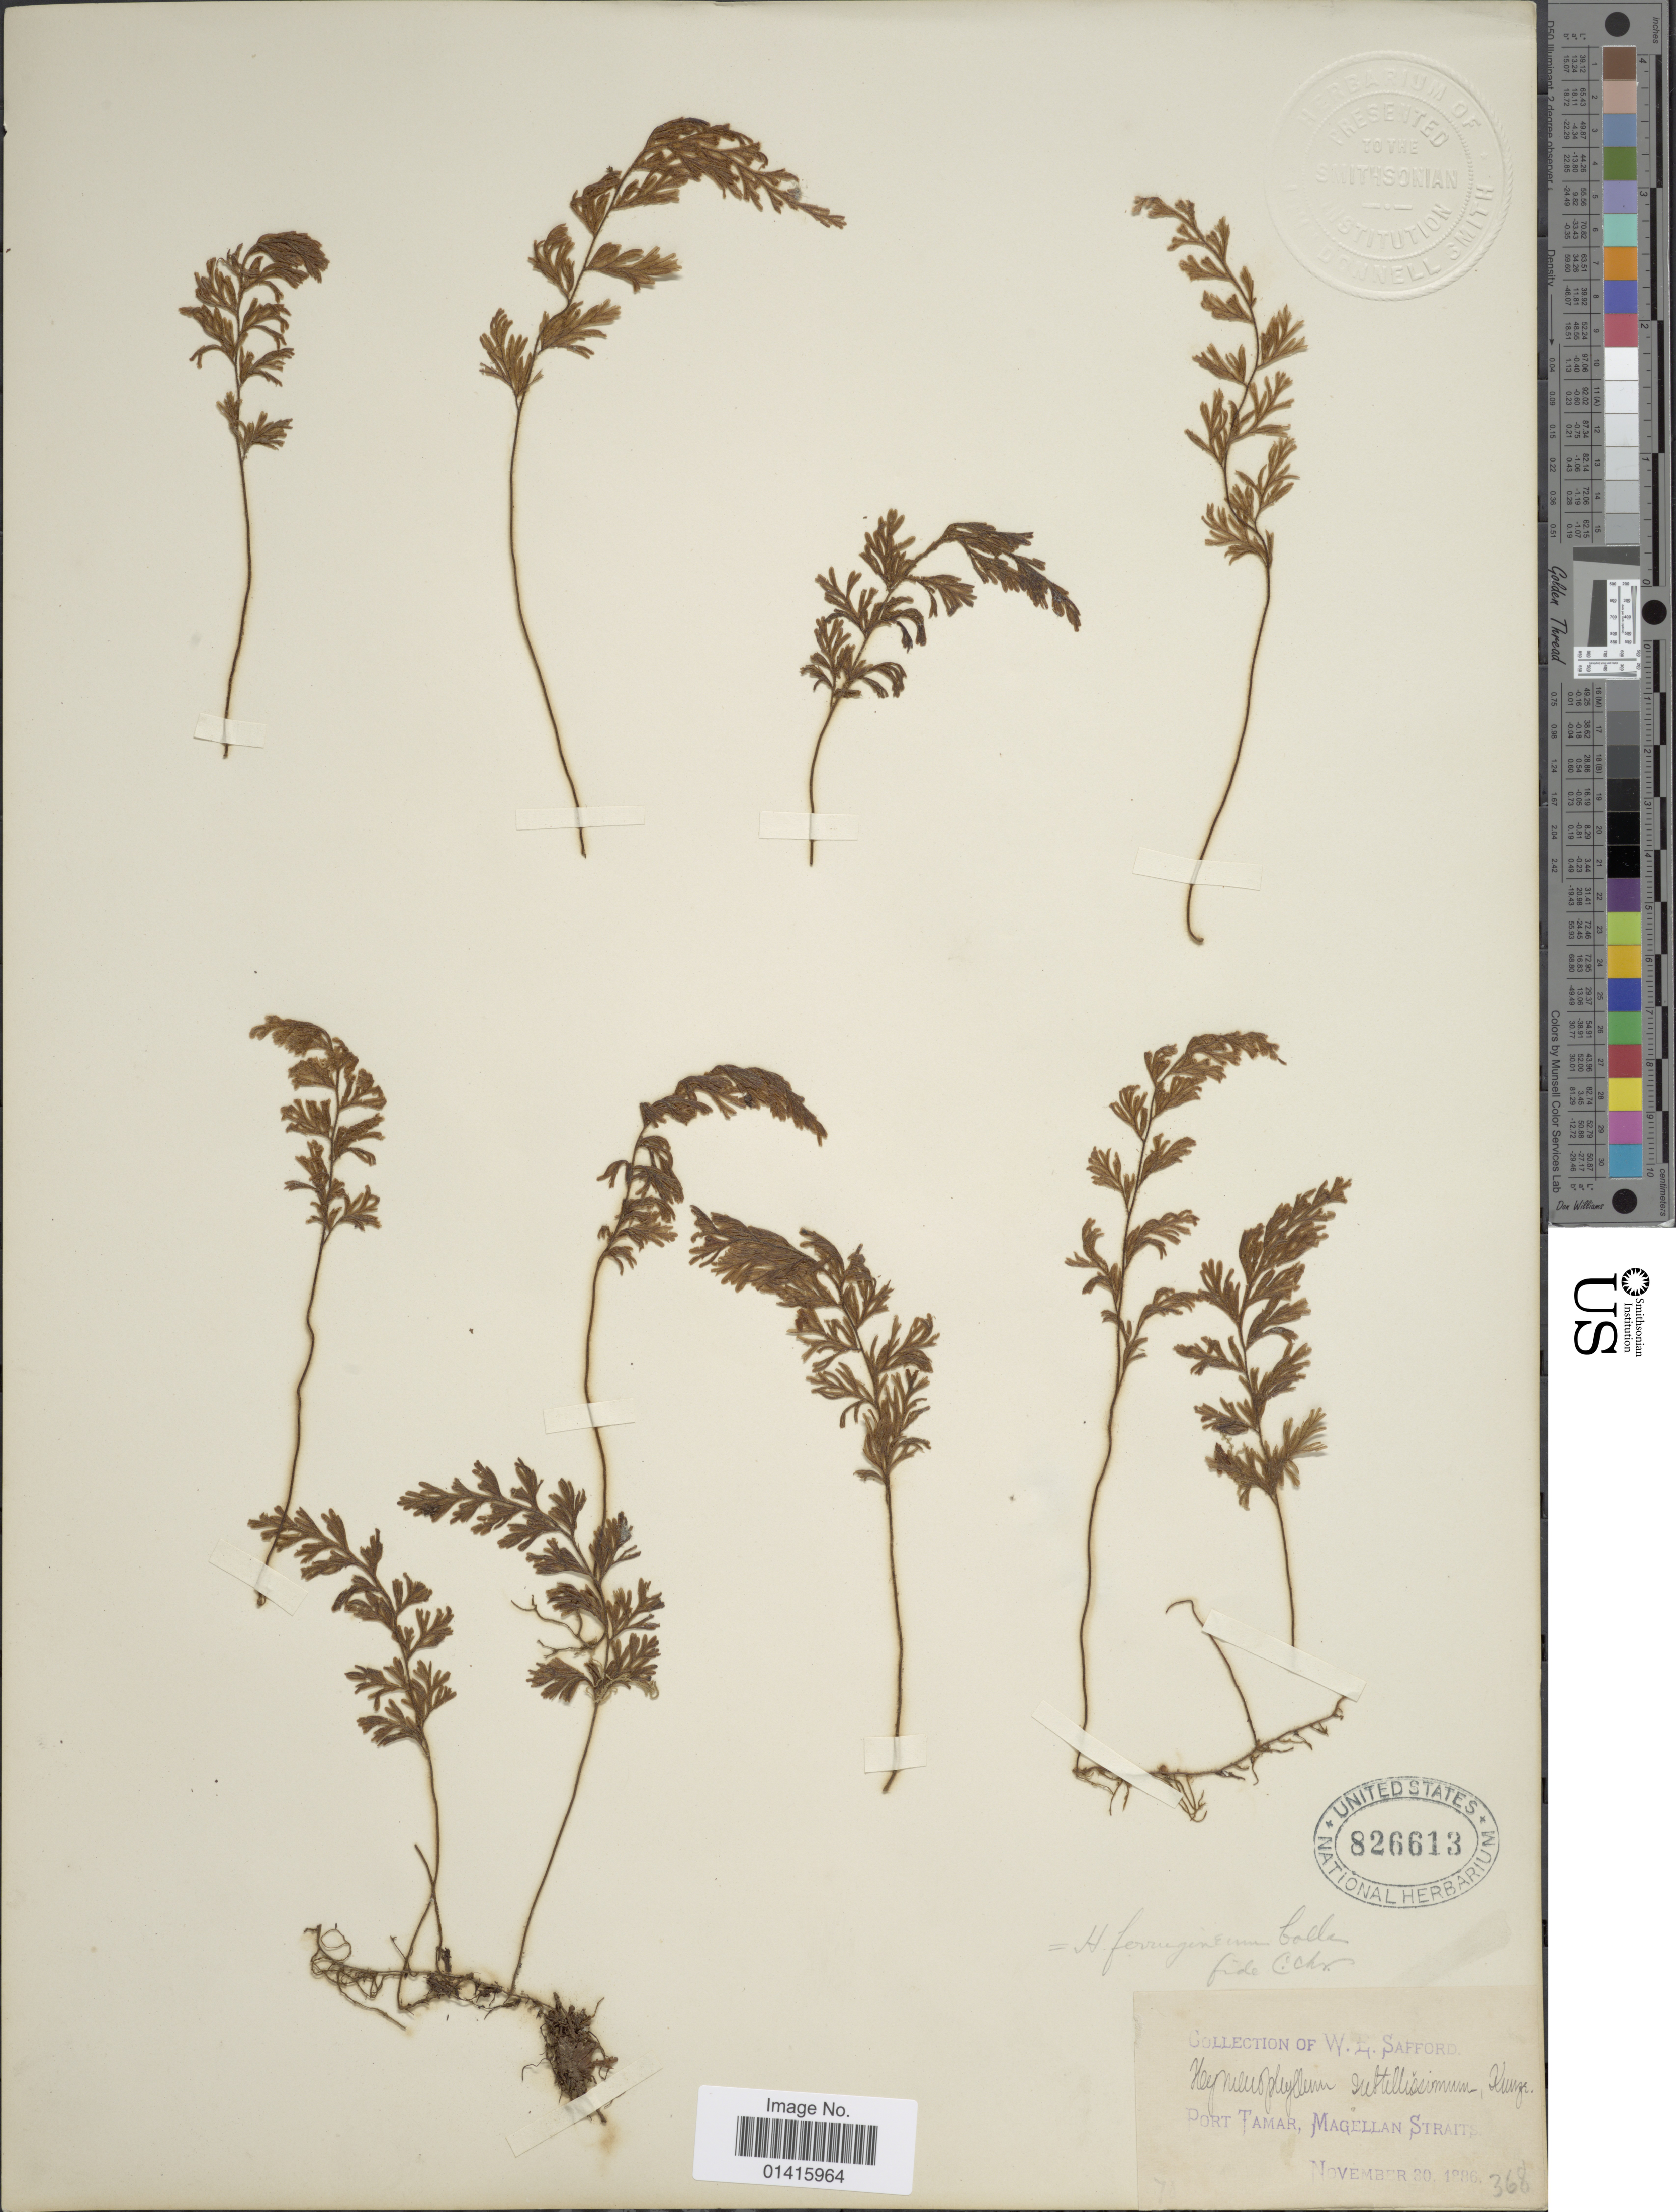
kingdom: Plantae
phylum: Tracheophyta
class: Polypodiopsida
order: Hymenophyllales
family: Hymenophyllaceae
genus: Hymenophyllum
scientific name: Hymenophyllum ferrugineum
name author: Colla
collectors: W. E. Safford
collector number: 368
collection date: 1886-11-30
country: Chile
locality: Port Tamar, Magellan Straits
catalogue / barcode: US 826613